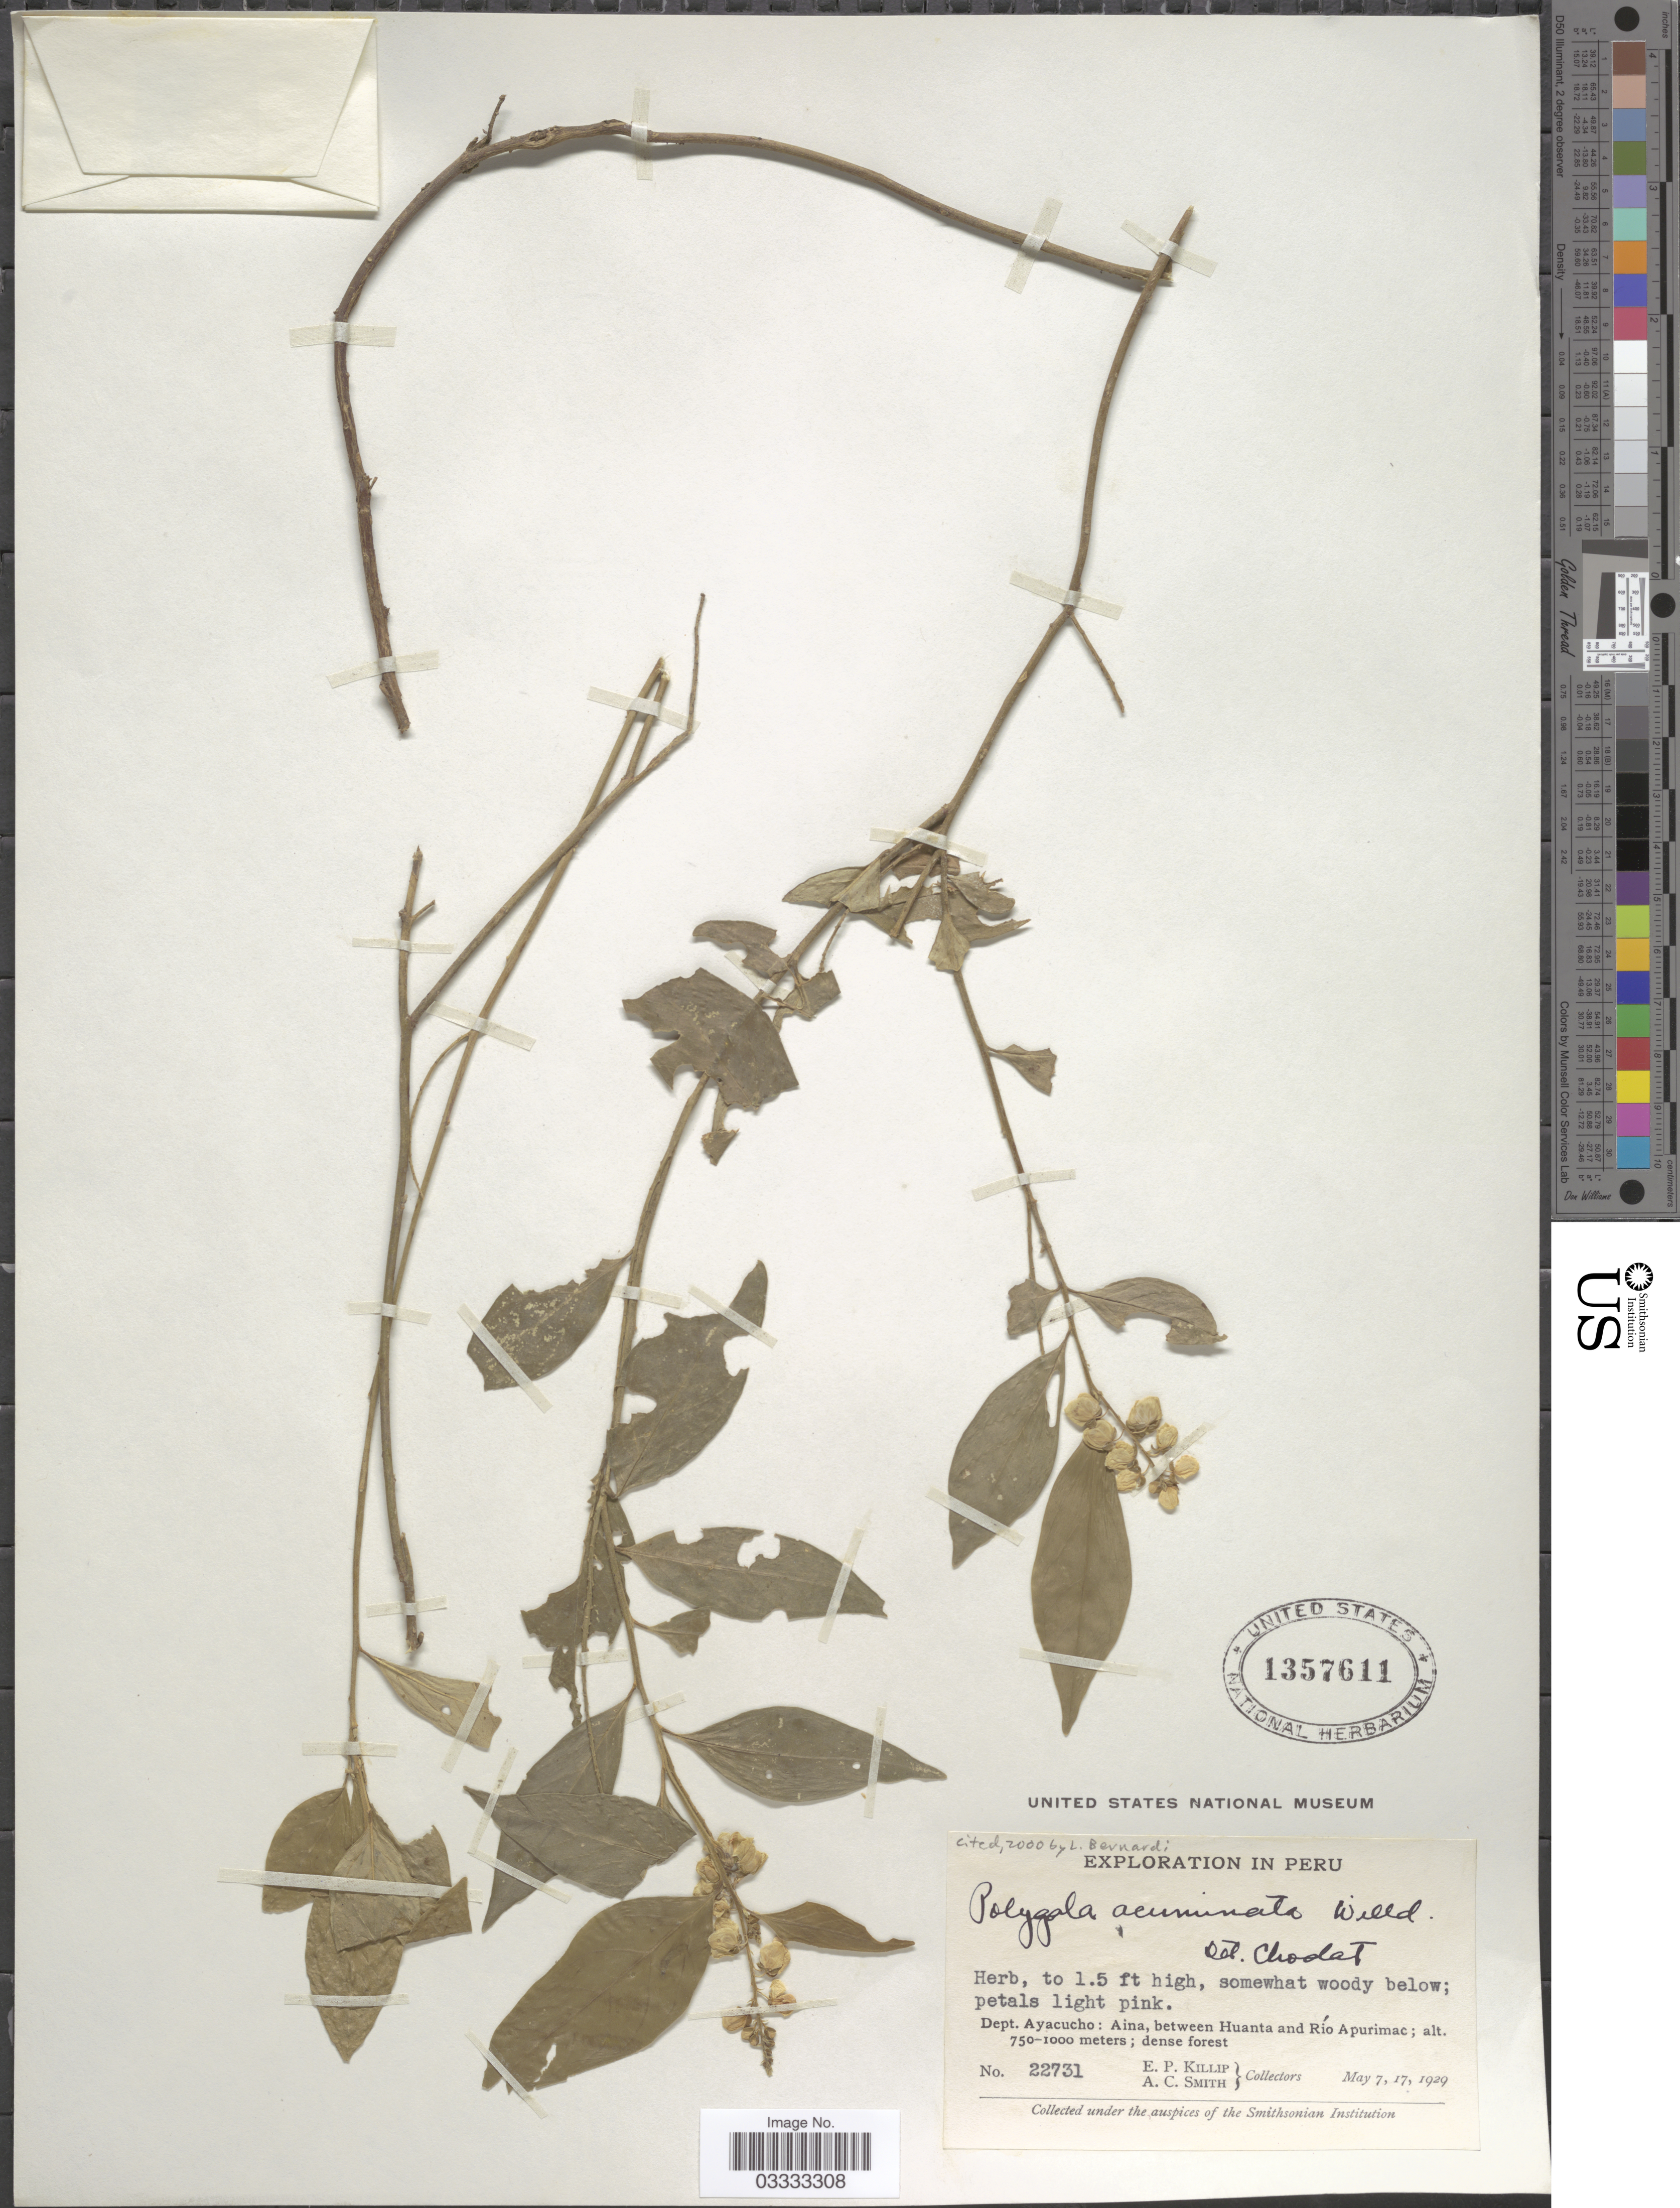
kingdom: Plantae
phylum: Tracheophyta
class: Magnoliopsida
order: Fabales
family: Polygalaceae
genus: Asemeia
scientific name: Asemeia acuminata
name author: (Willd.) J.F.B. Pastore & J.R. Abbott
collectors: E. P. Killip & A. C. Smith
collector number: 22731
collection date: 1929-05-07/1929-05-17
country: Peru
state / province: Ayacucho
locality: Dept. Ayacucho: Aina, between Huanta and Río Apurimac.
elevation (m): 750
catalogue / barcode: US 1357611